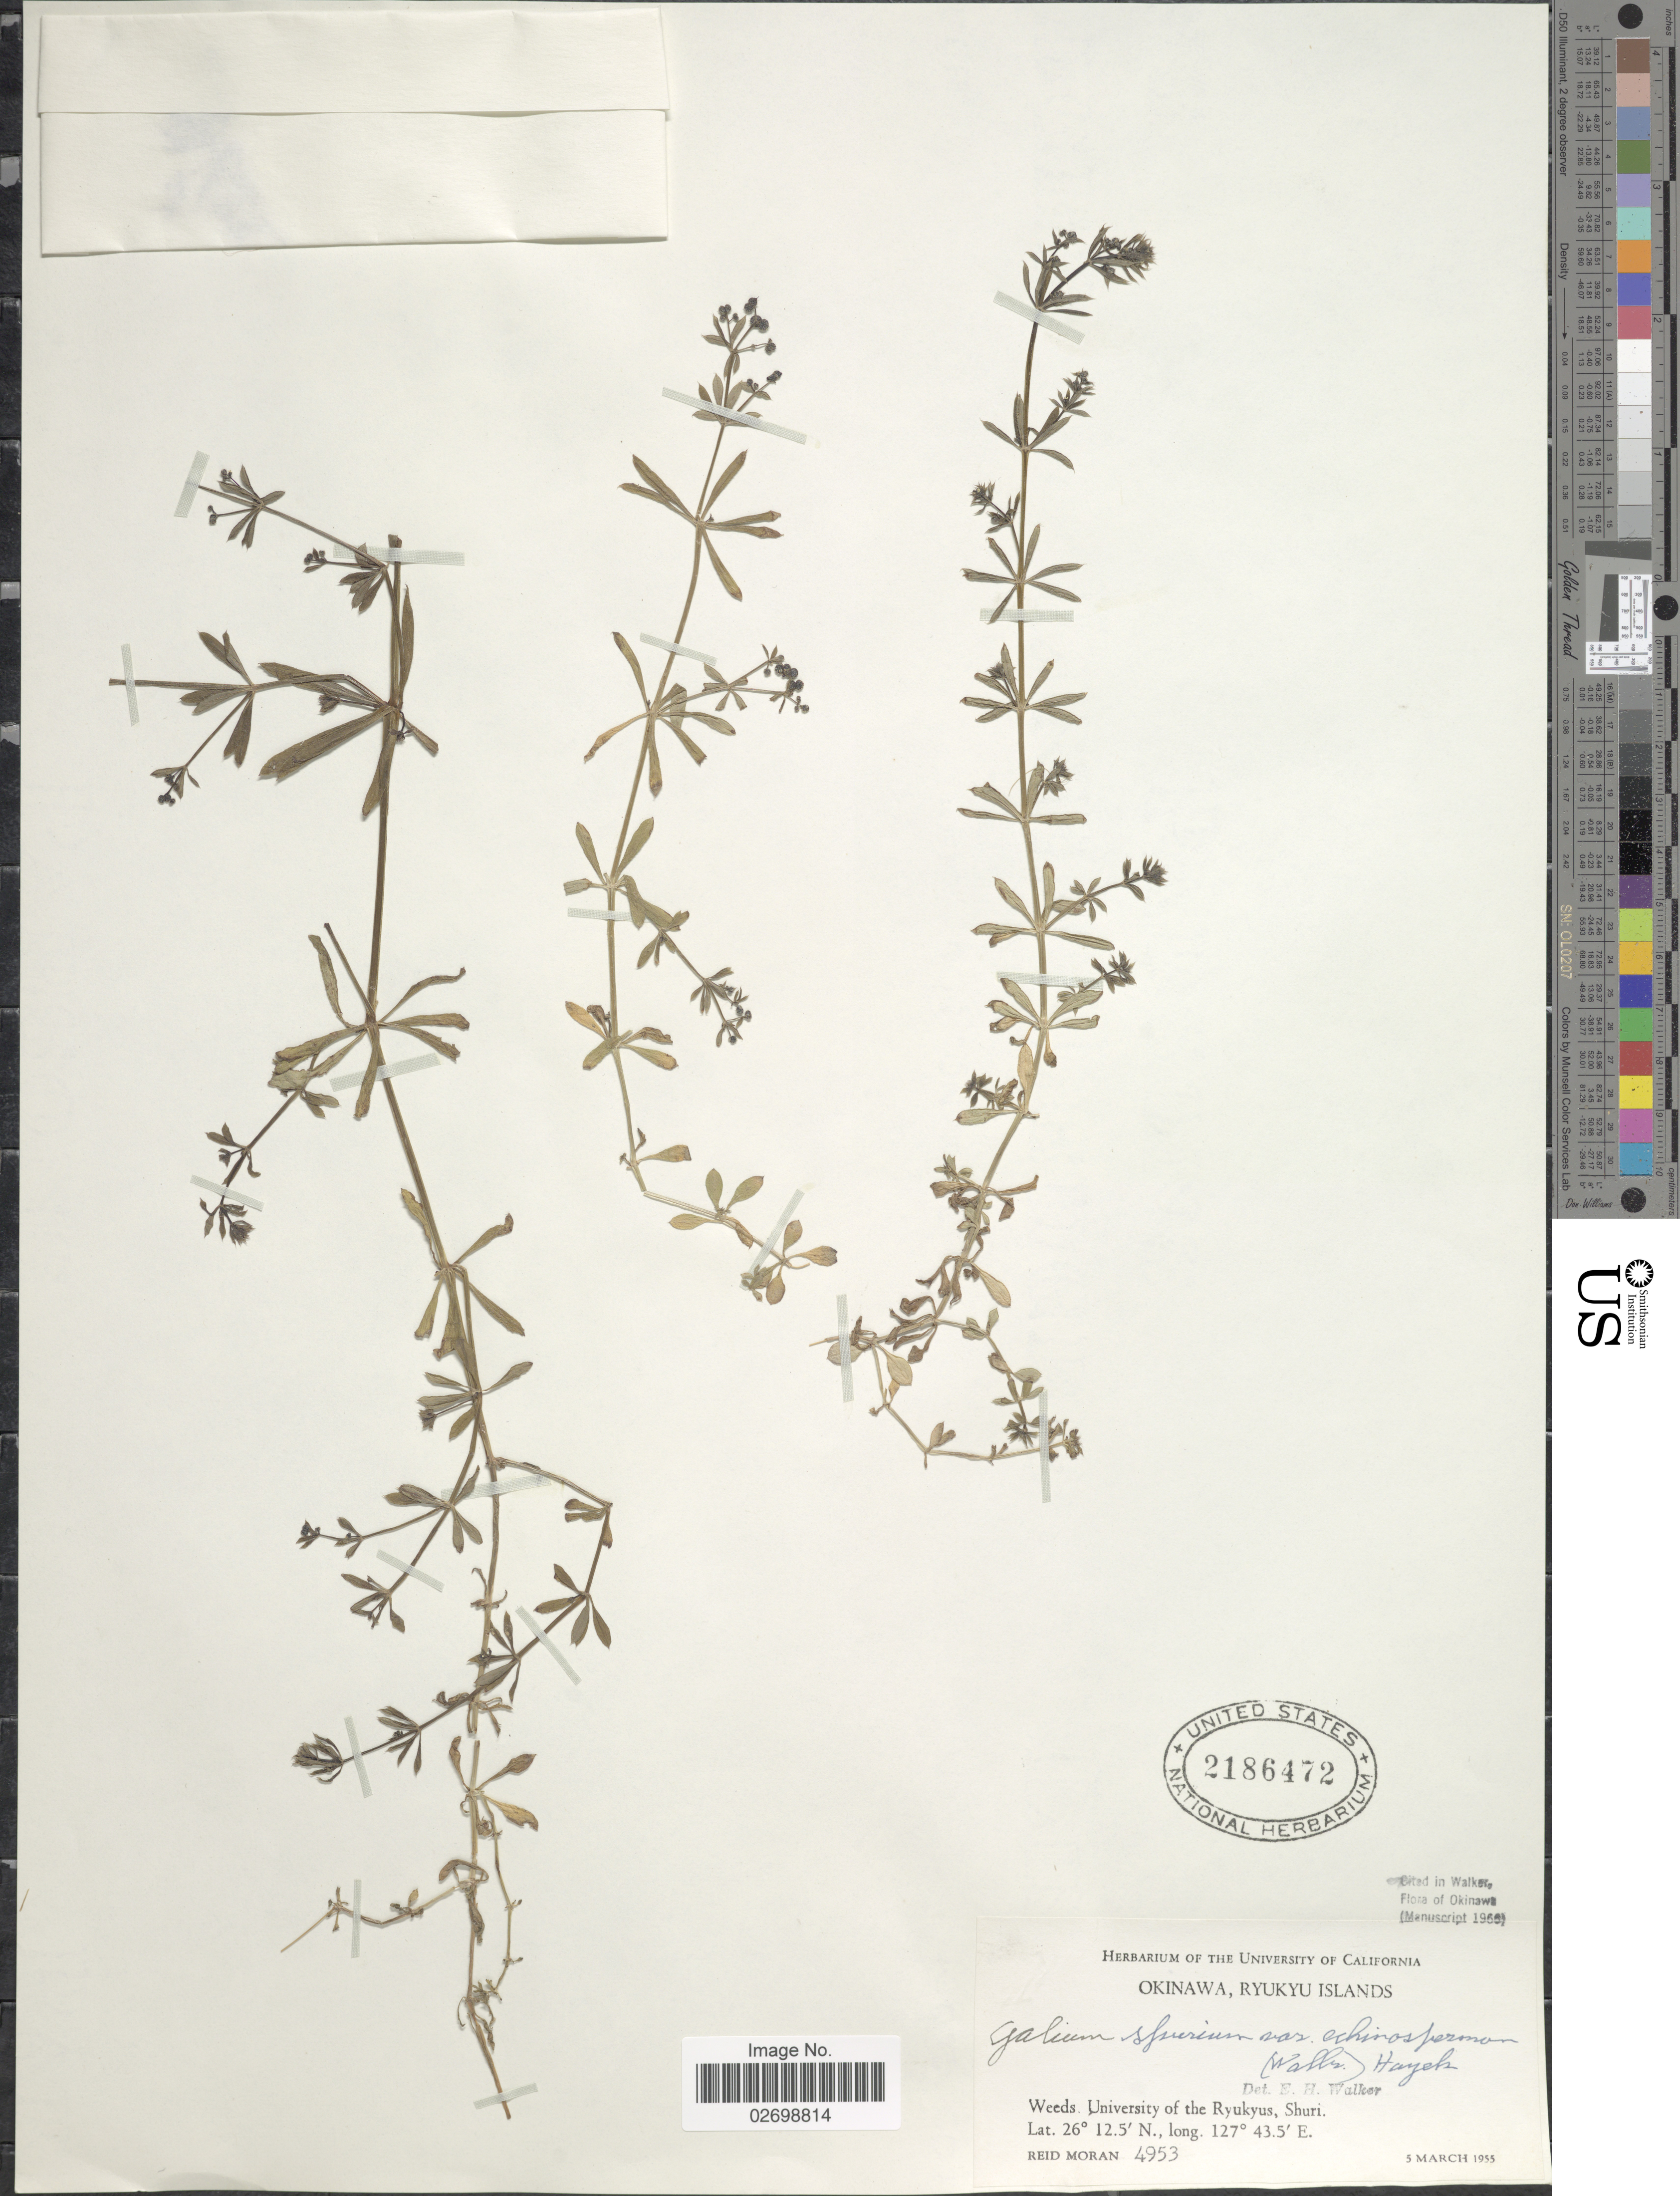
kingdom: Plantae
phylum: Tracheophyta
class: Magnoliopsida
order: Gentianales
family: Rubiaceae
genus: Galium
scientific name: Galium spurium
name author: L.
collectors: R. V. Moran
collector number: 4953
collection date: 1955-03-05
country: Japan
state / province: Okinawa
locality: Okinawa, Ryukyu Islands, Weeds, University of the Ryukyus, Shuri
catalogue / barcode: US 2186472